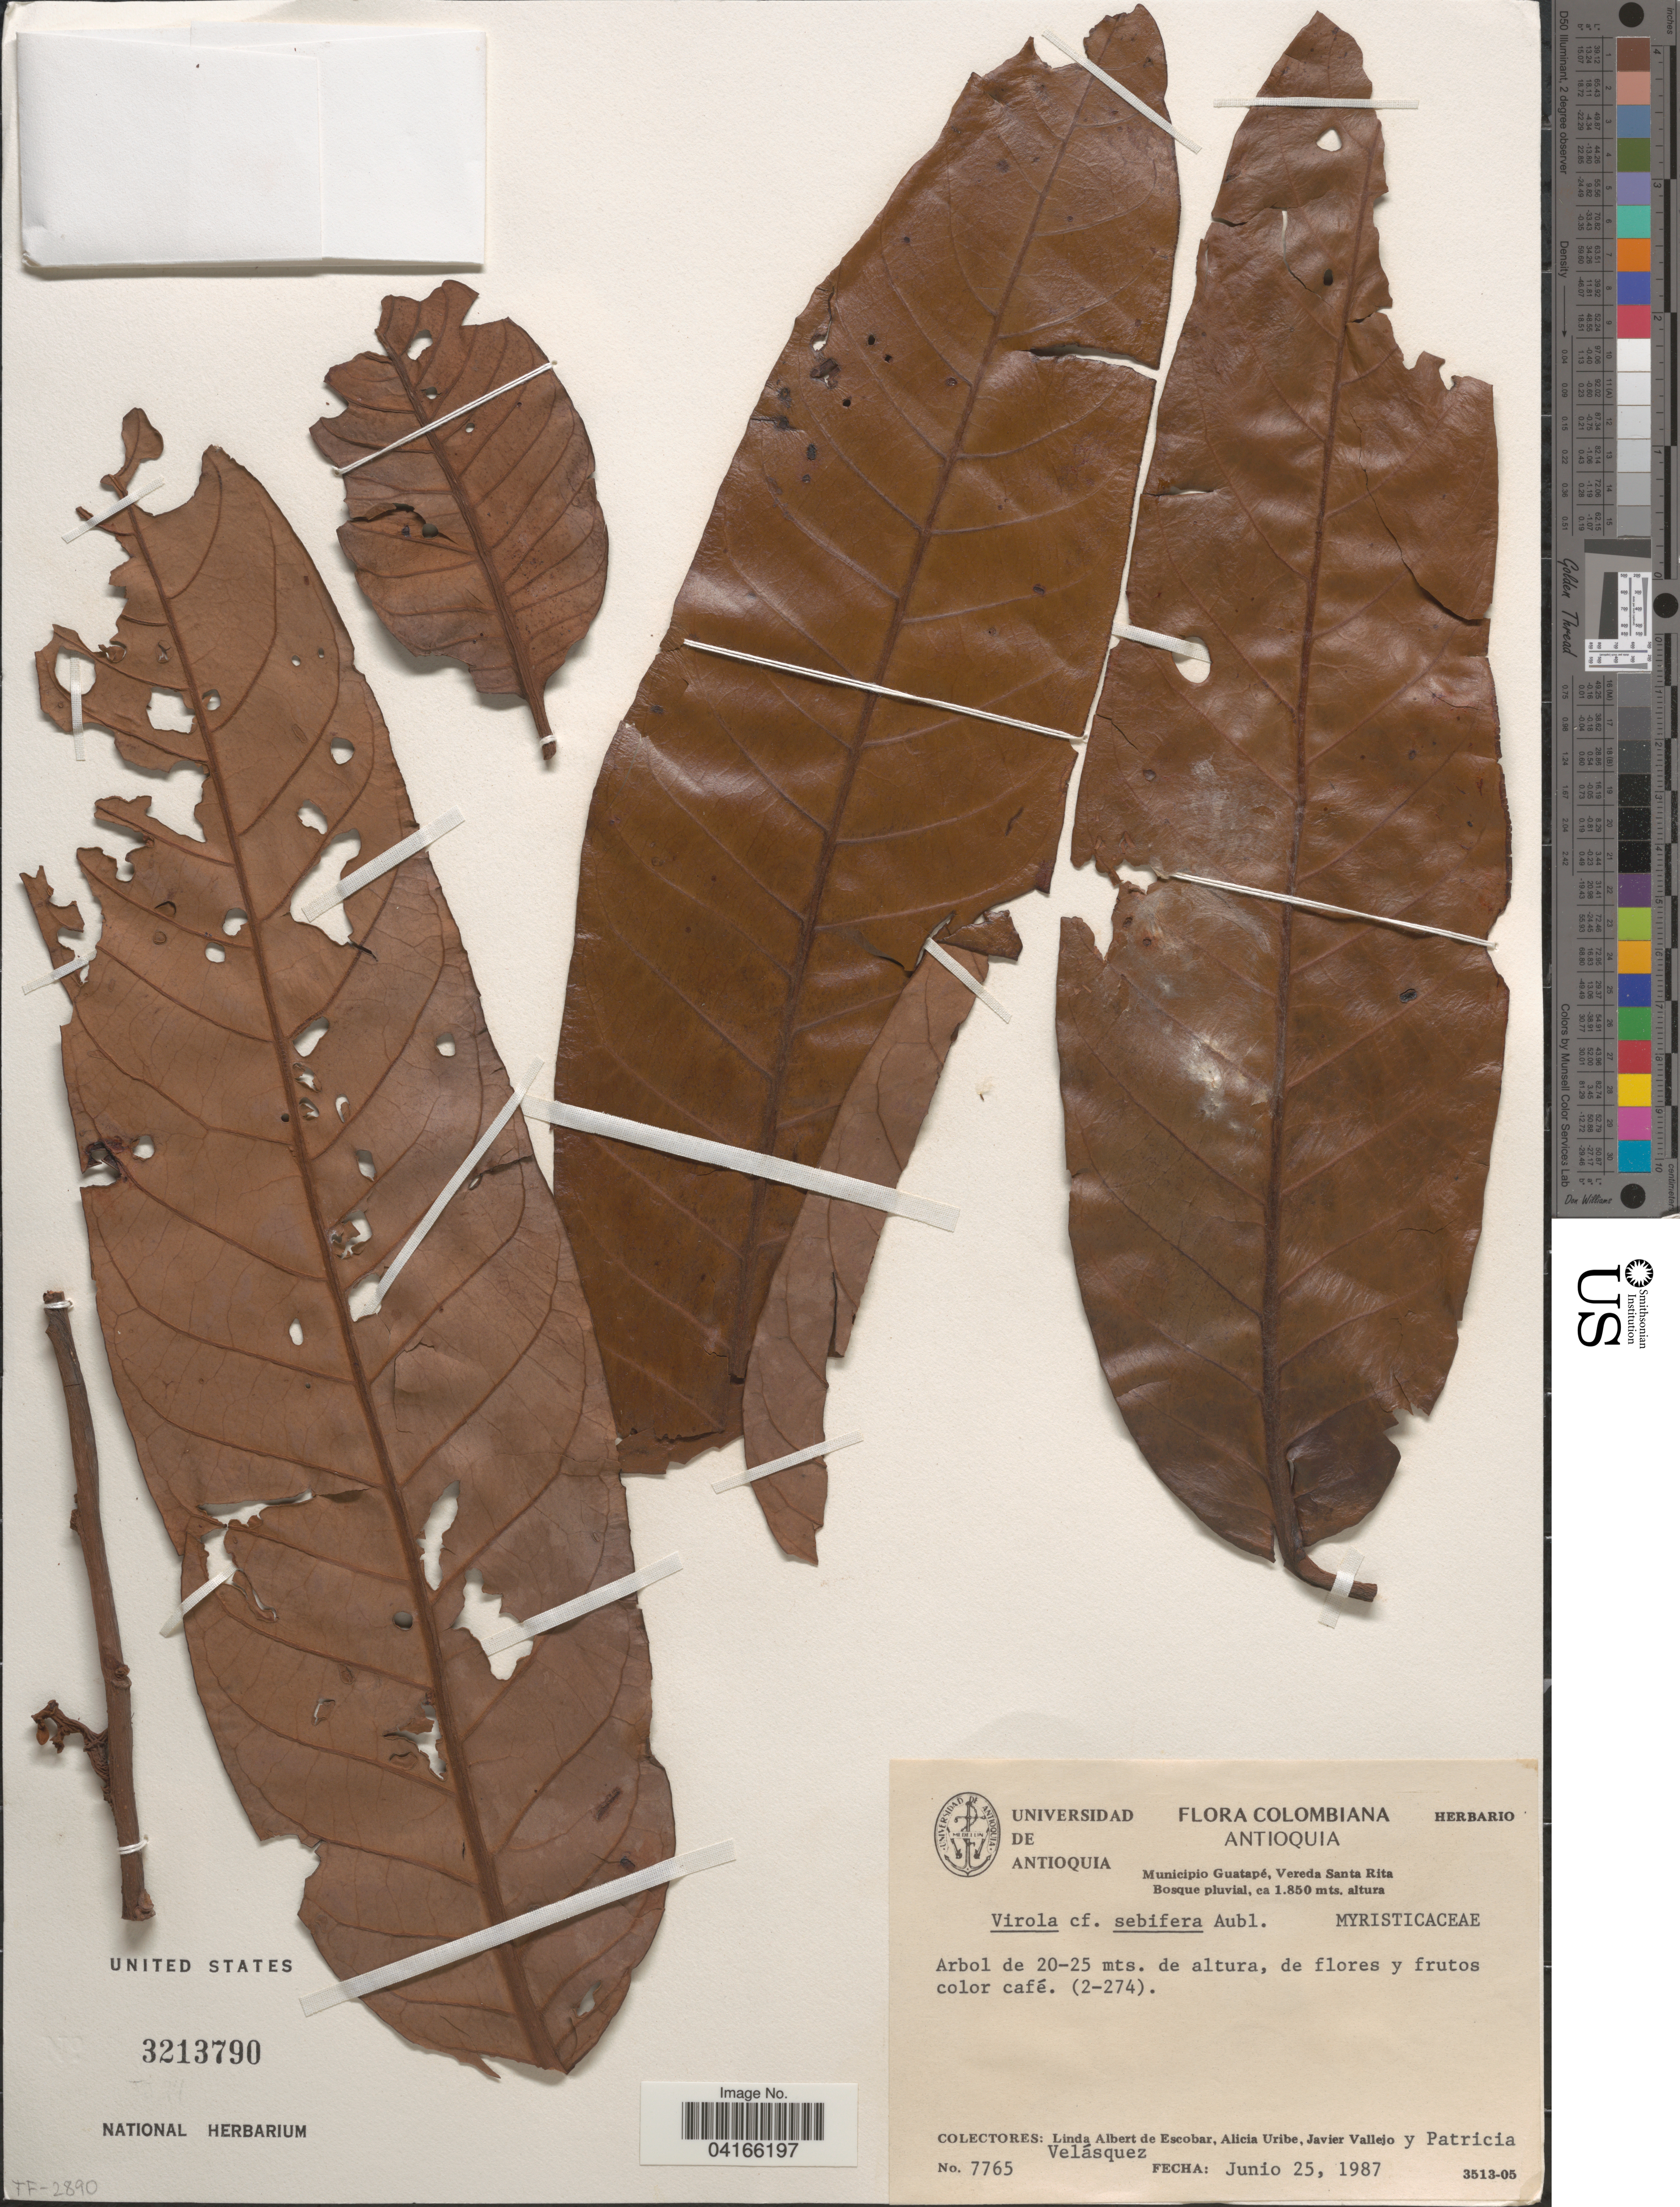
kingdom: Plantae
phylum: Tracheophyta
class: Magnoliopsida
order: Magnoliales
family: Myristicaceae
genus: Virola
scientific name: Virola sebifera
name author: Aubl.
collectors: L. K. de Escobar, A. Uribe, J. Vallejo & P. Velasquez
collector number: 7765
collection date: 1987-06-25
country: Colombia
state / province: Antioquia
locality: Municipio Guatapé, Vereda Santa Rita.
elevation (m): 1850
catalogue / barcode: US 3213790